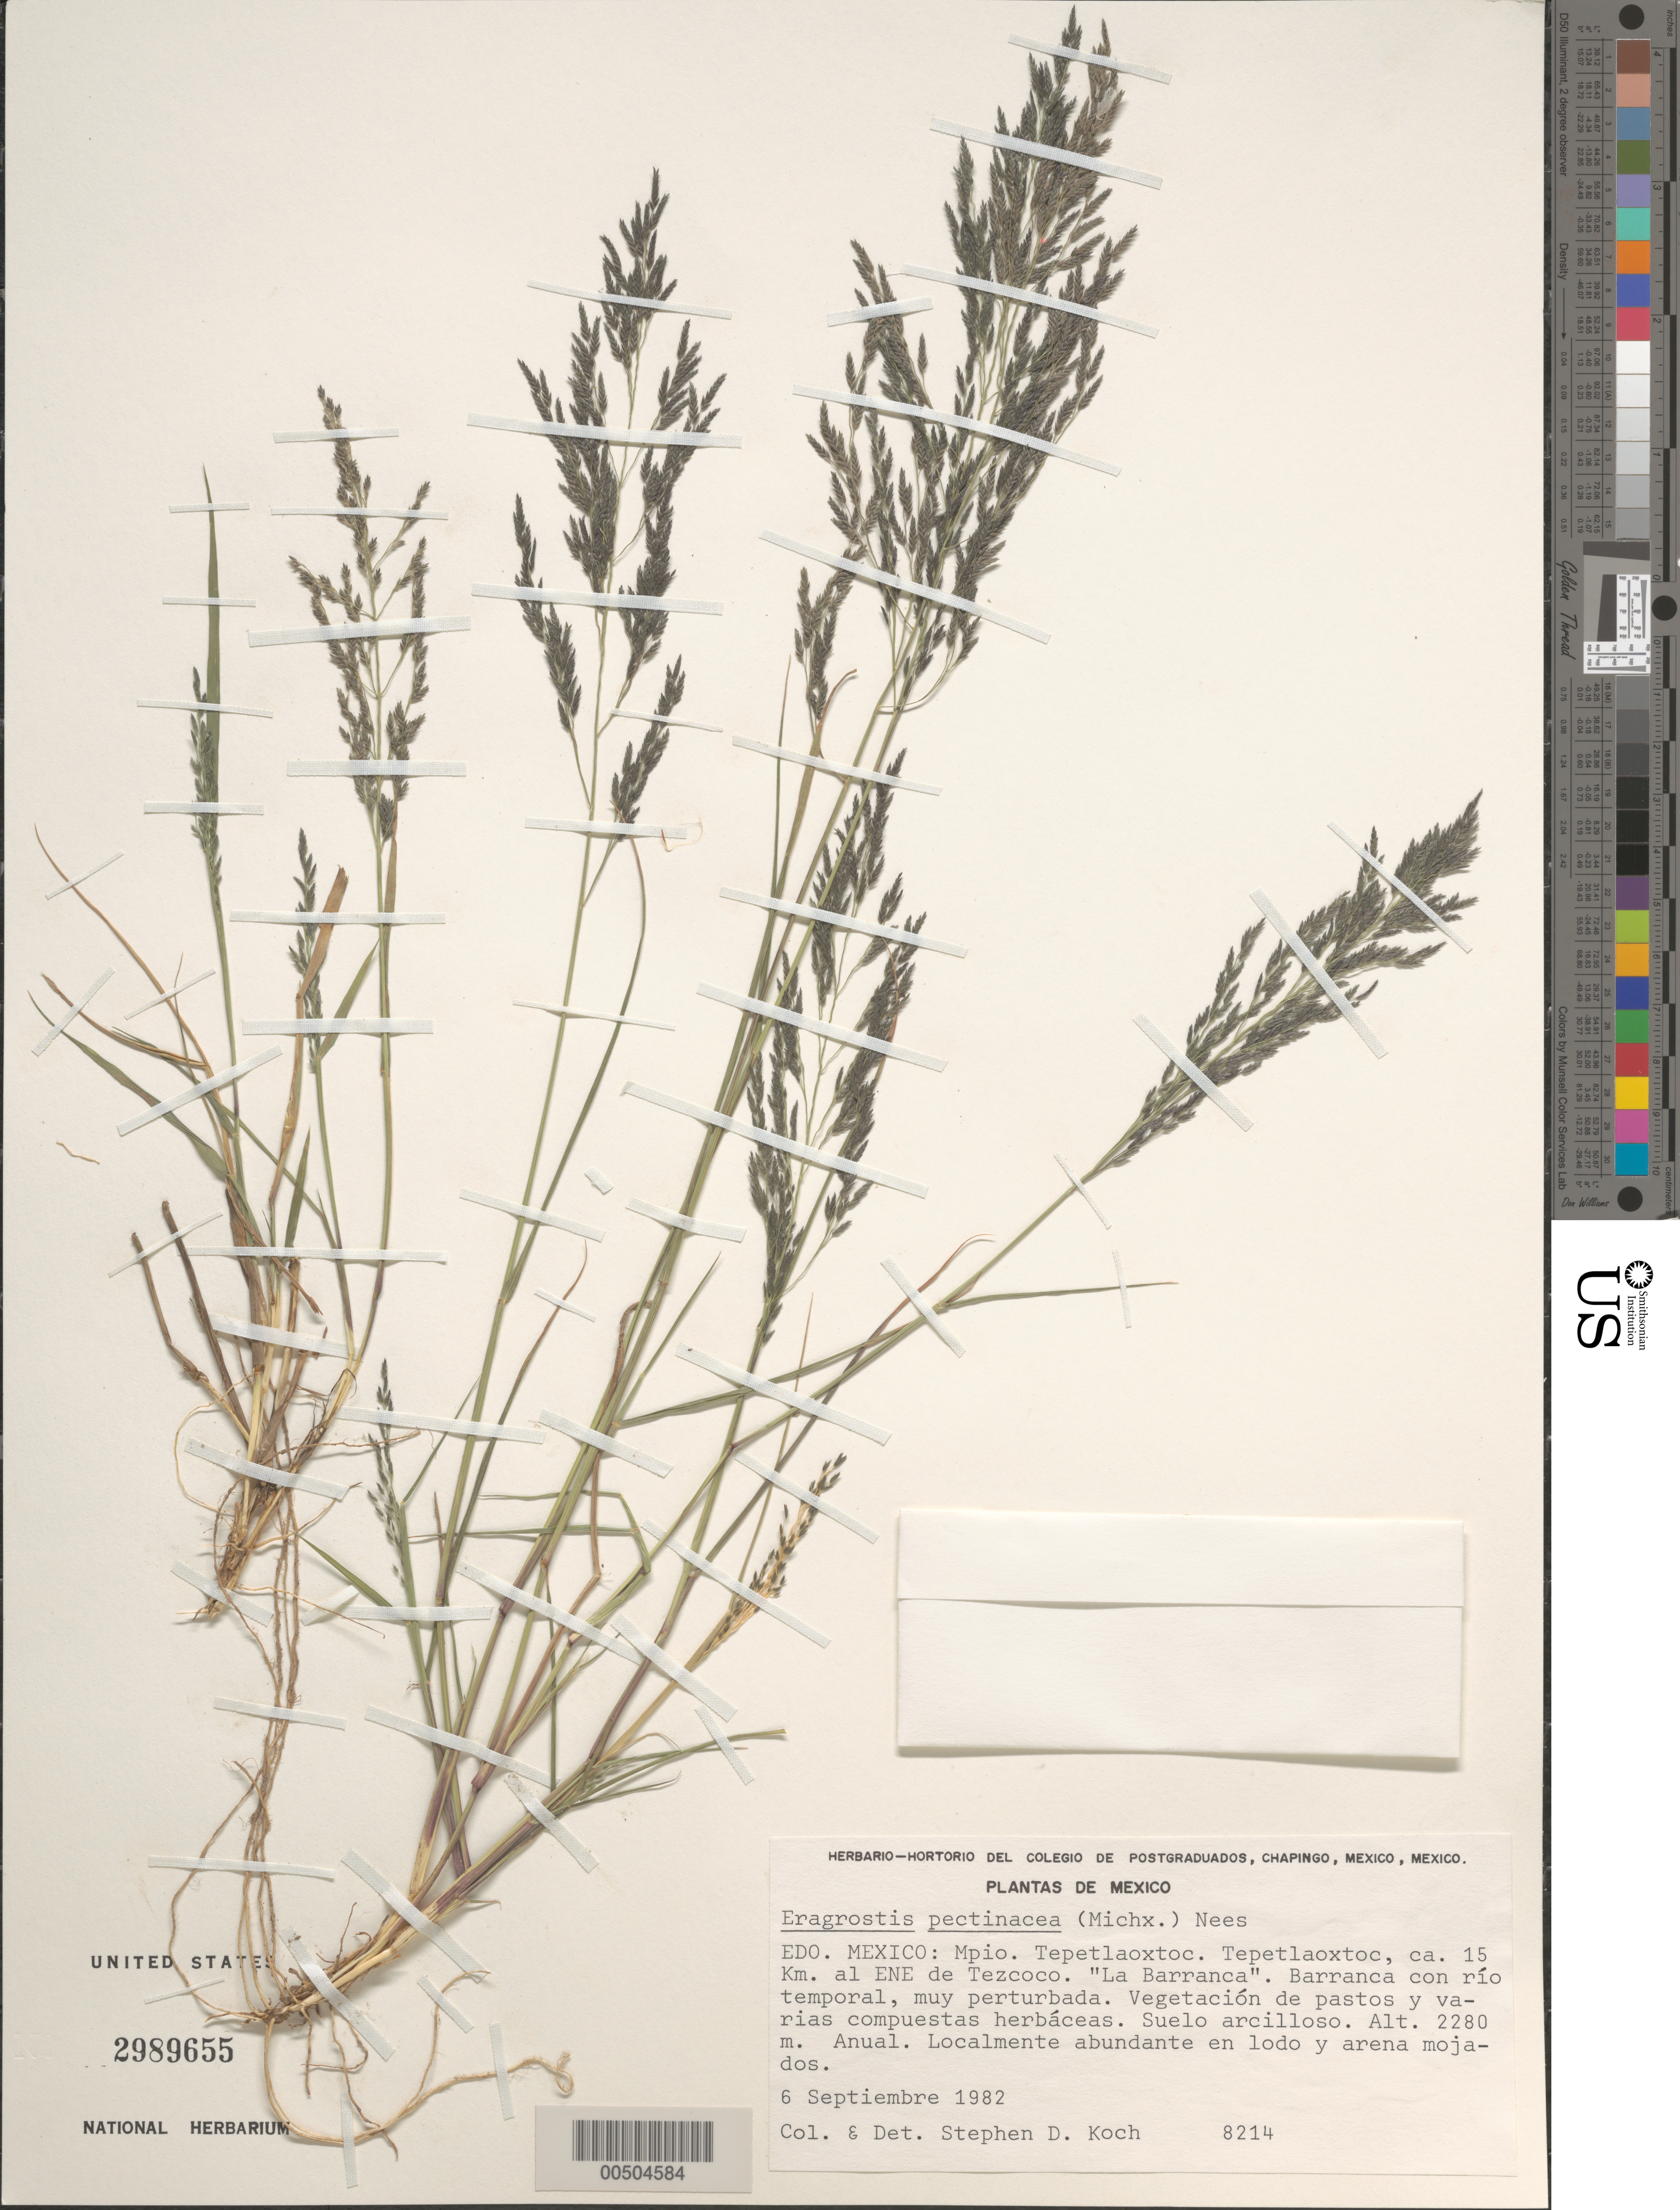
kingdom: Plantae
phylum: Tracheophyta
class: Liliopsida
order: Poales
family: Poaceae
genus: Eragrostis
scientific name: Eragrostis pectinacea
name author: (Michx.) Nees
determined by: Koch, S. D.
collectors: S. D. Koch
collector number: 8214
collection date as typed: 6 Sep 1982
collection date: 1982-09-06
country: Mexico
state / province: Mexico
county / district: Tepetlaoxtoc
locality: Tepetlaoxtoc, ca 15 km ENE of Texcoco. La Barranca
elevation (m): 2280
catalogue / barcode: US 2989655